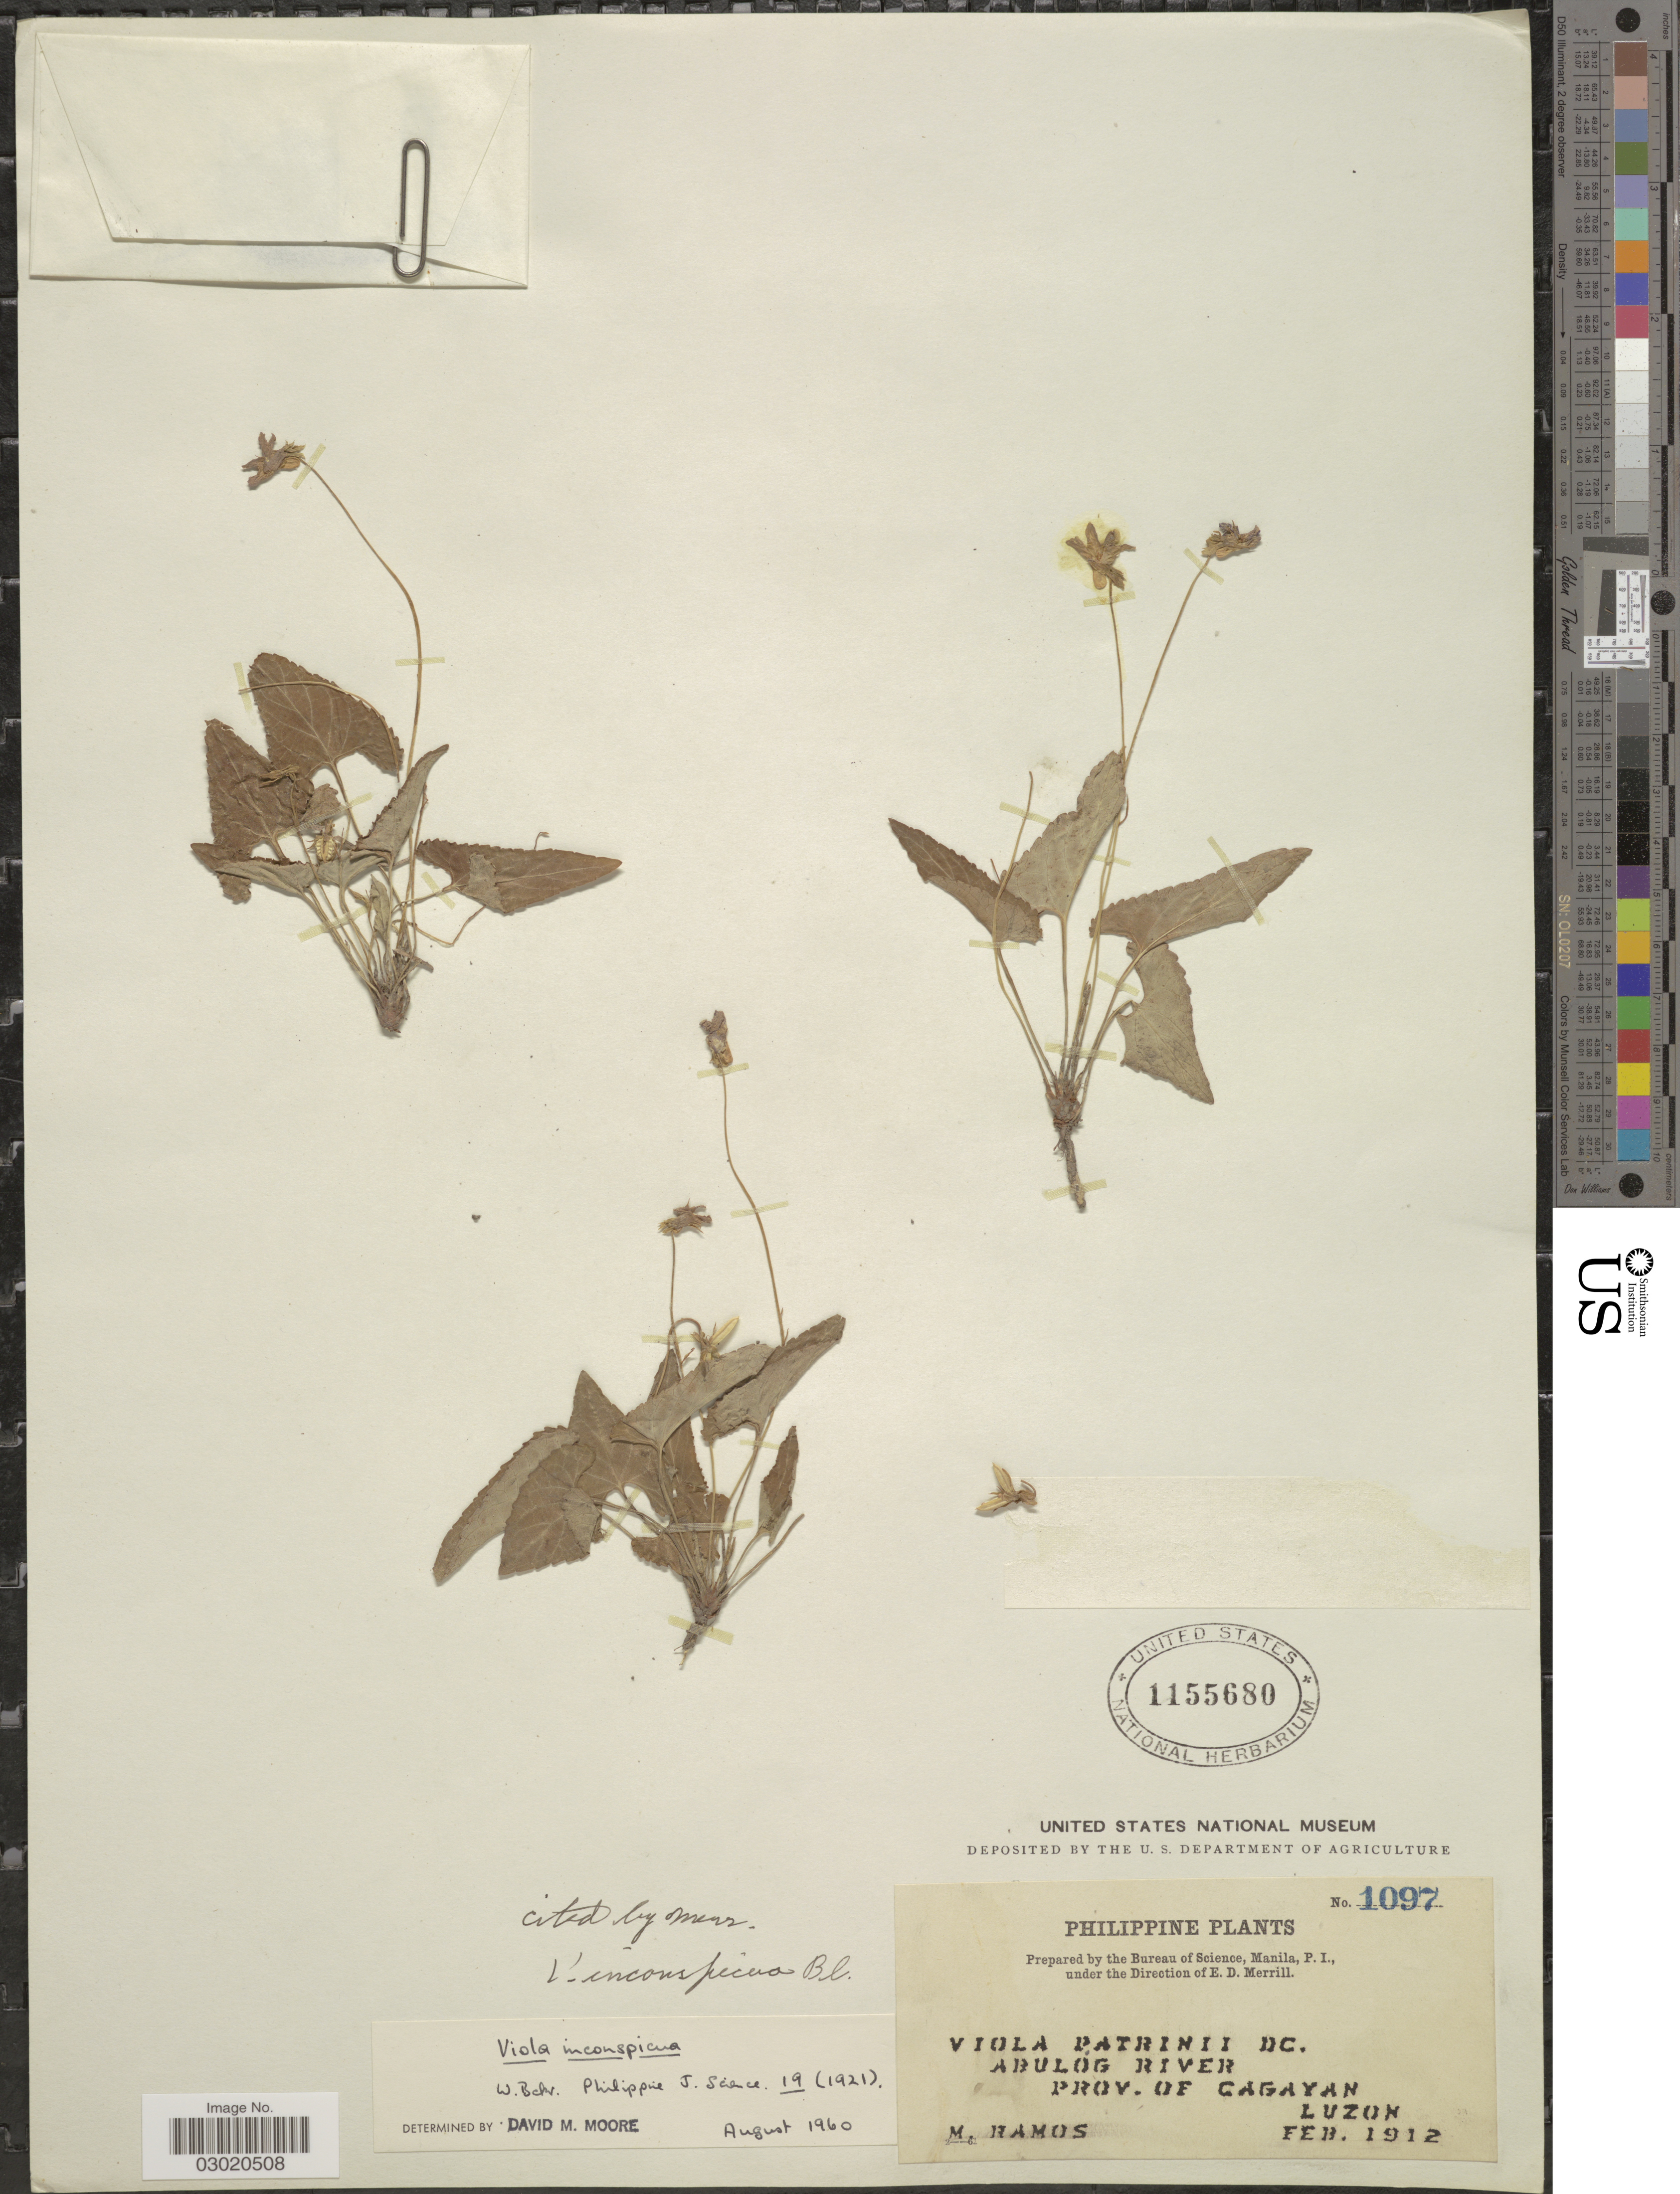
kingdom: Plantae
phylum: Tracheophyta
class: Magnoliopsida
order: Malpighiales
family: Violaceae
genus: Viola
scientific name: Viola inconspicua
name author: Blume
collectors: M. Ramos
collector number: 1097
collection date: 1912-02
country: Philippines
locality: Abulog River, Prov. of Cagayan, Luzon.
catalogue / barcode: US 1155680